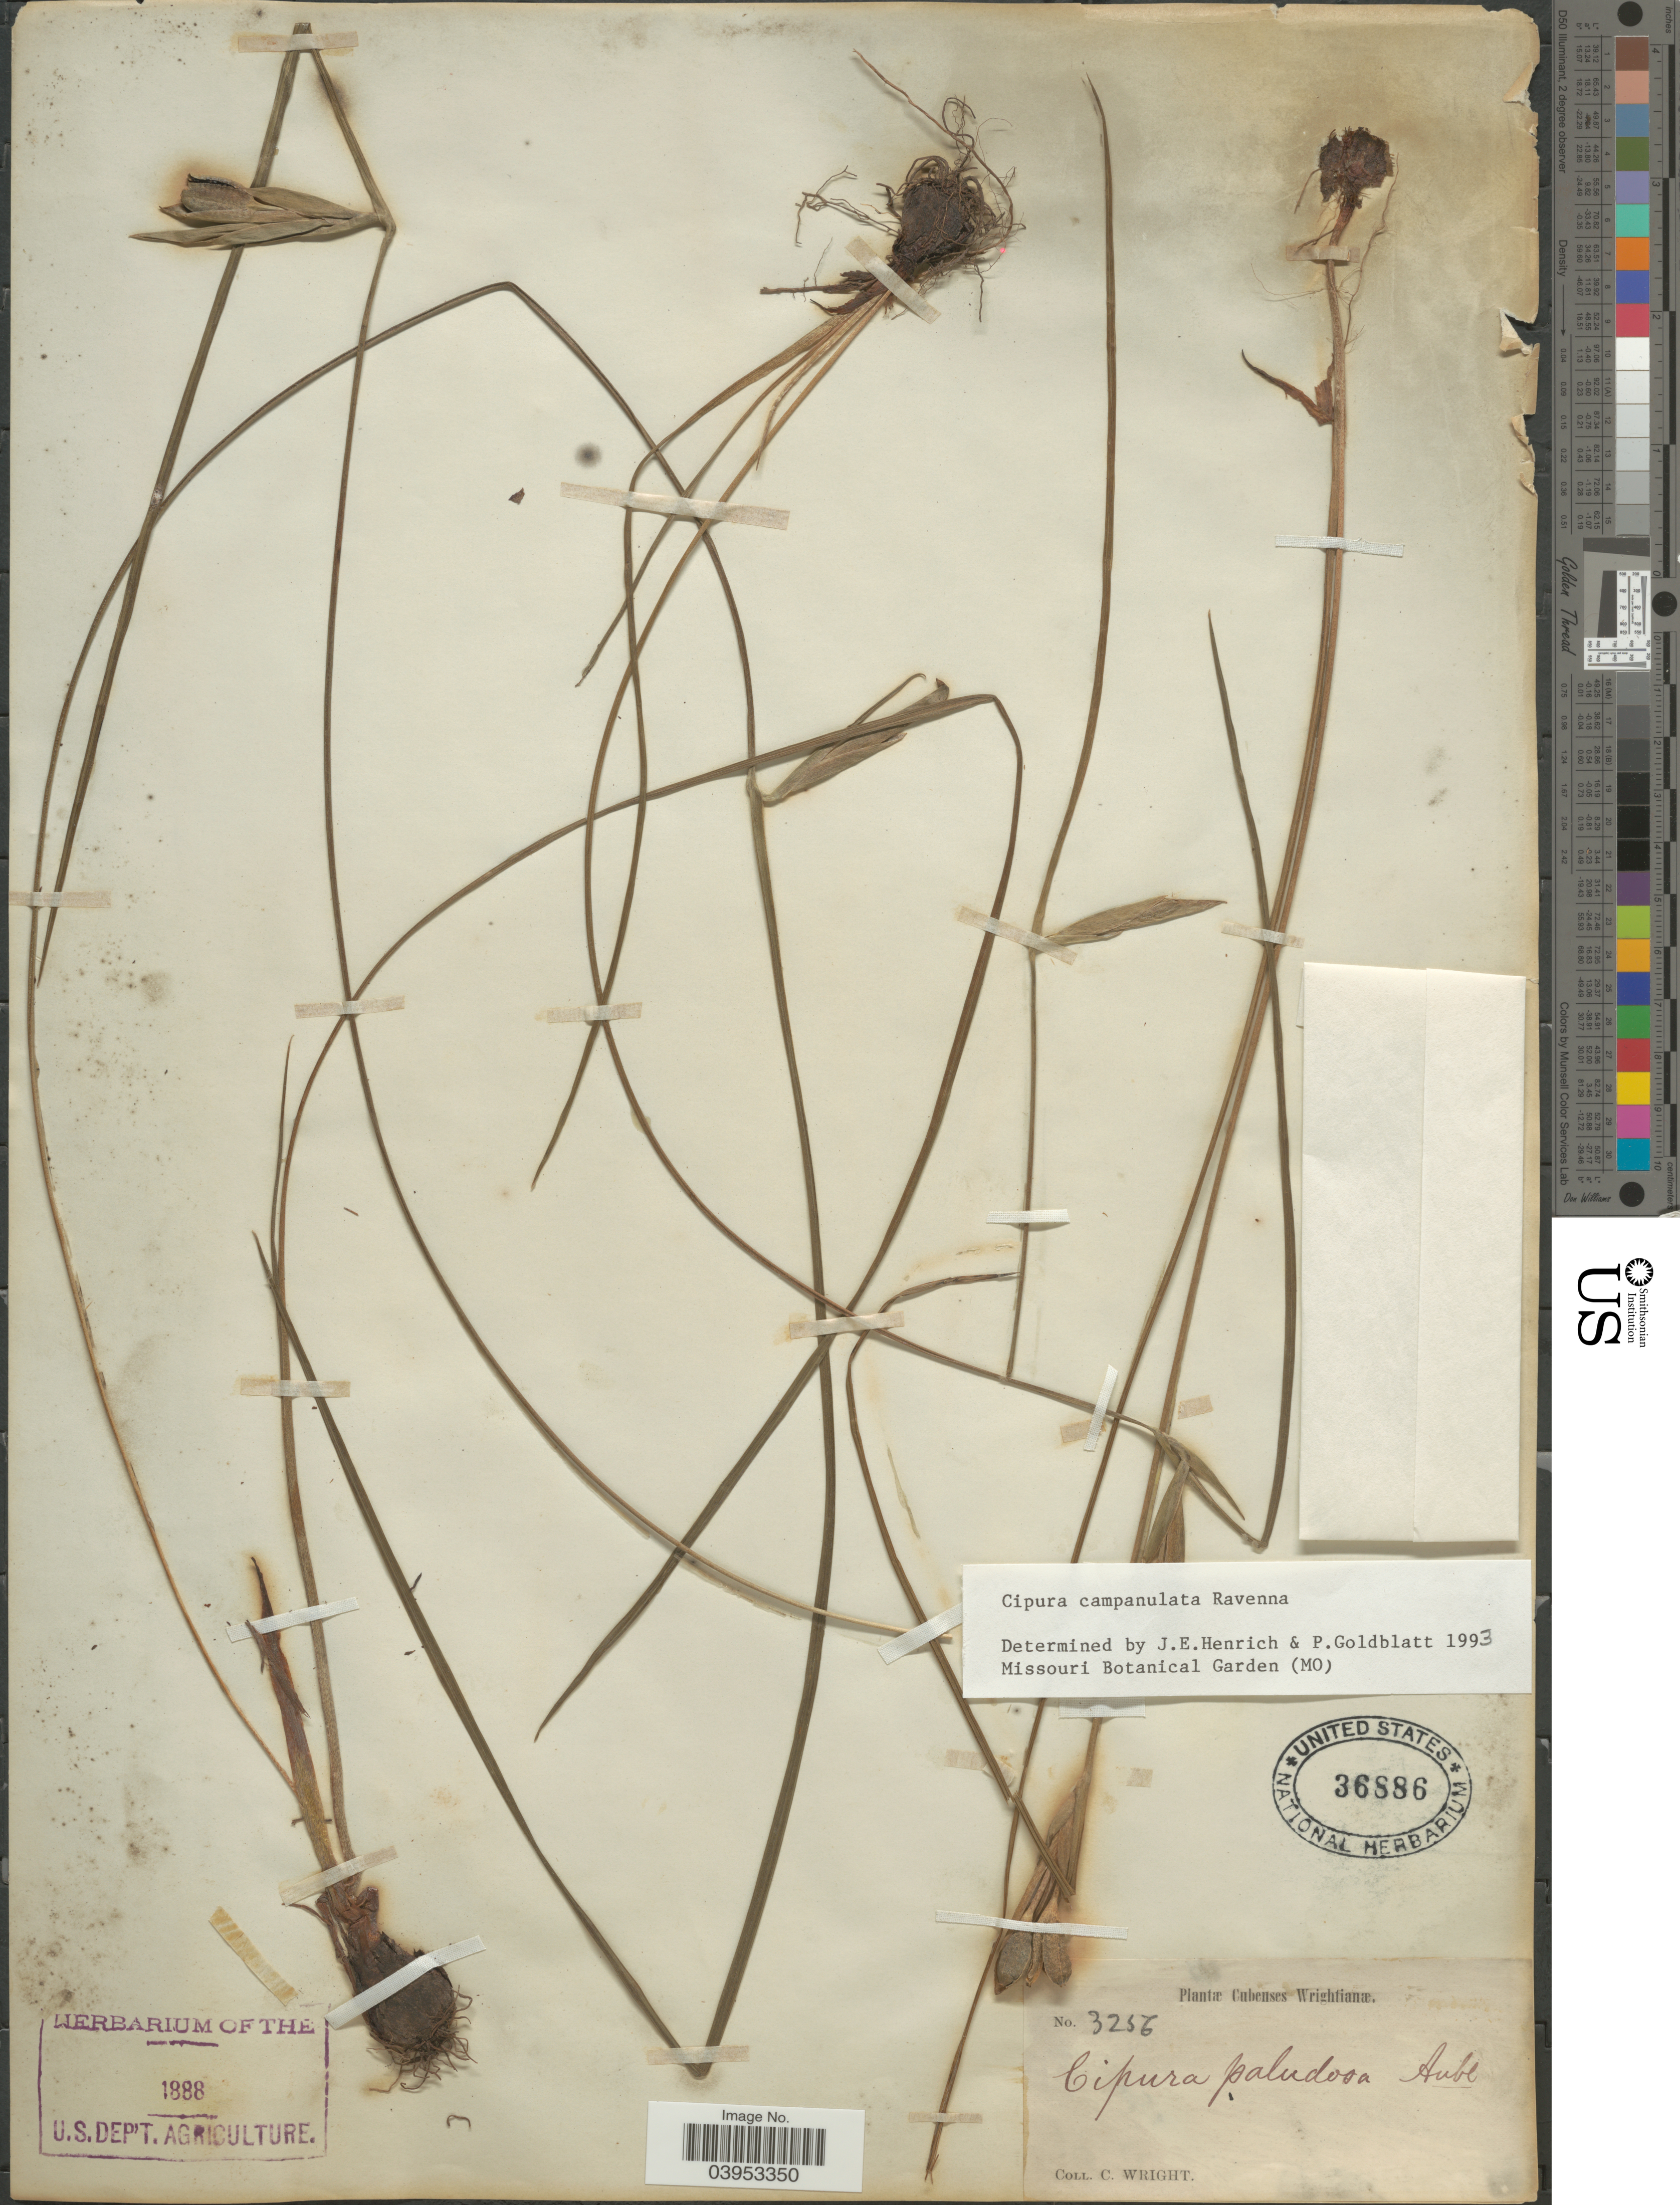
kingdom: Plantae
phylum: Tracheophyta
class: Liliopsida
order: Asparagales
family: Iridaceae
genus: Cipura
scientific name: Cipura campanulata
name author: Ravenna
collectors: C. Wright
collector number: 3256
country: Cuba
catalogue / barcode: US 36886